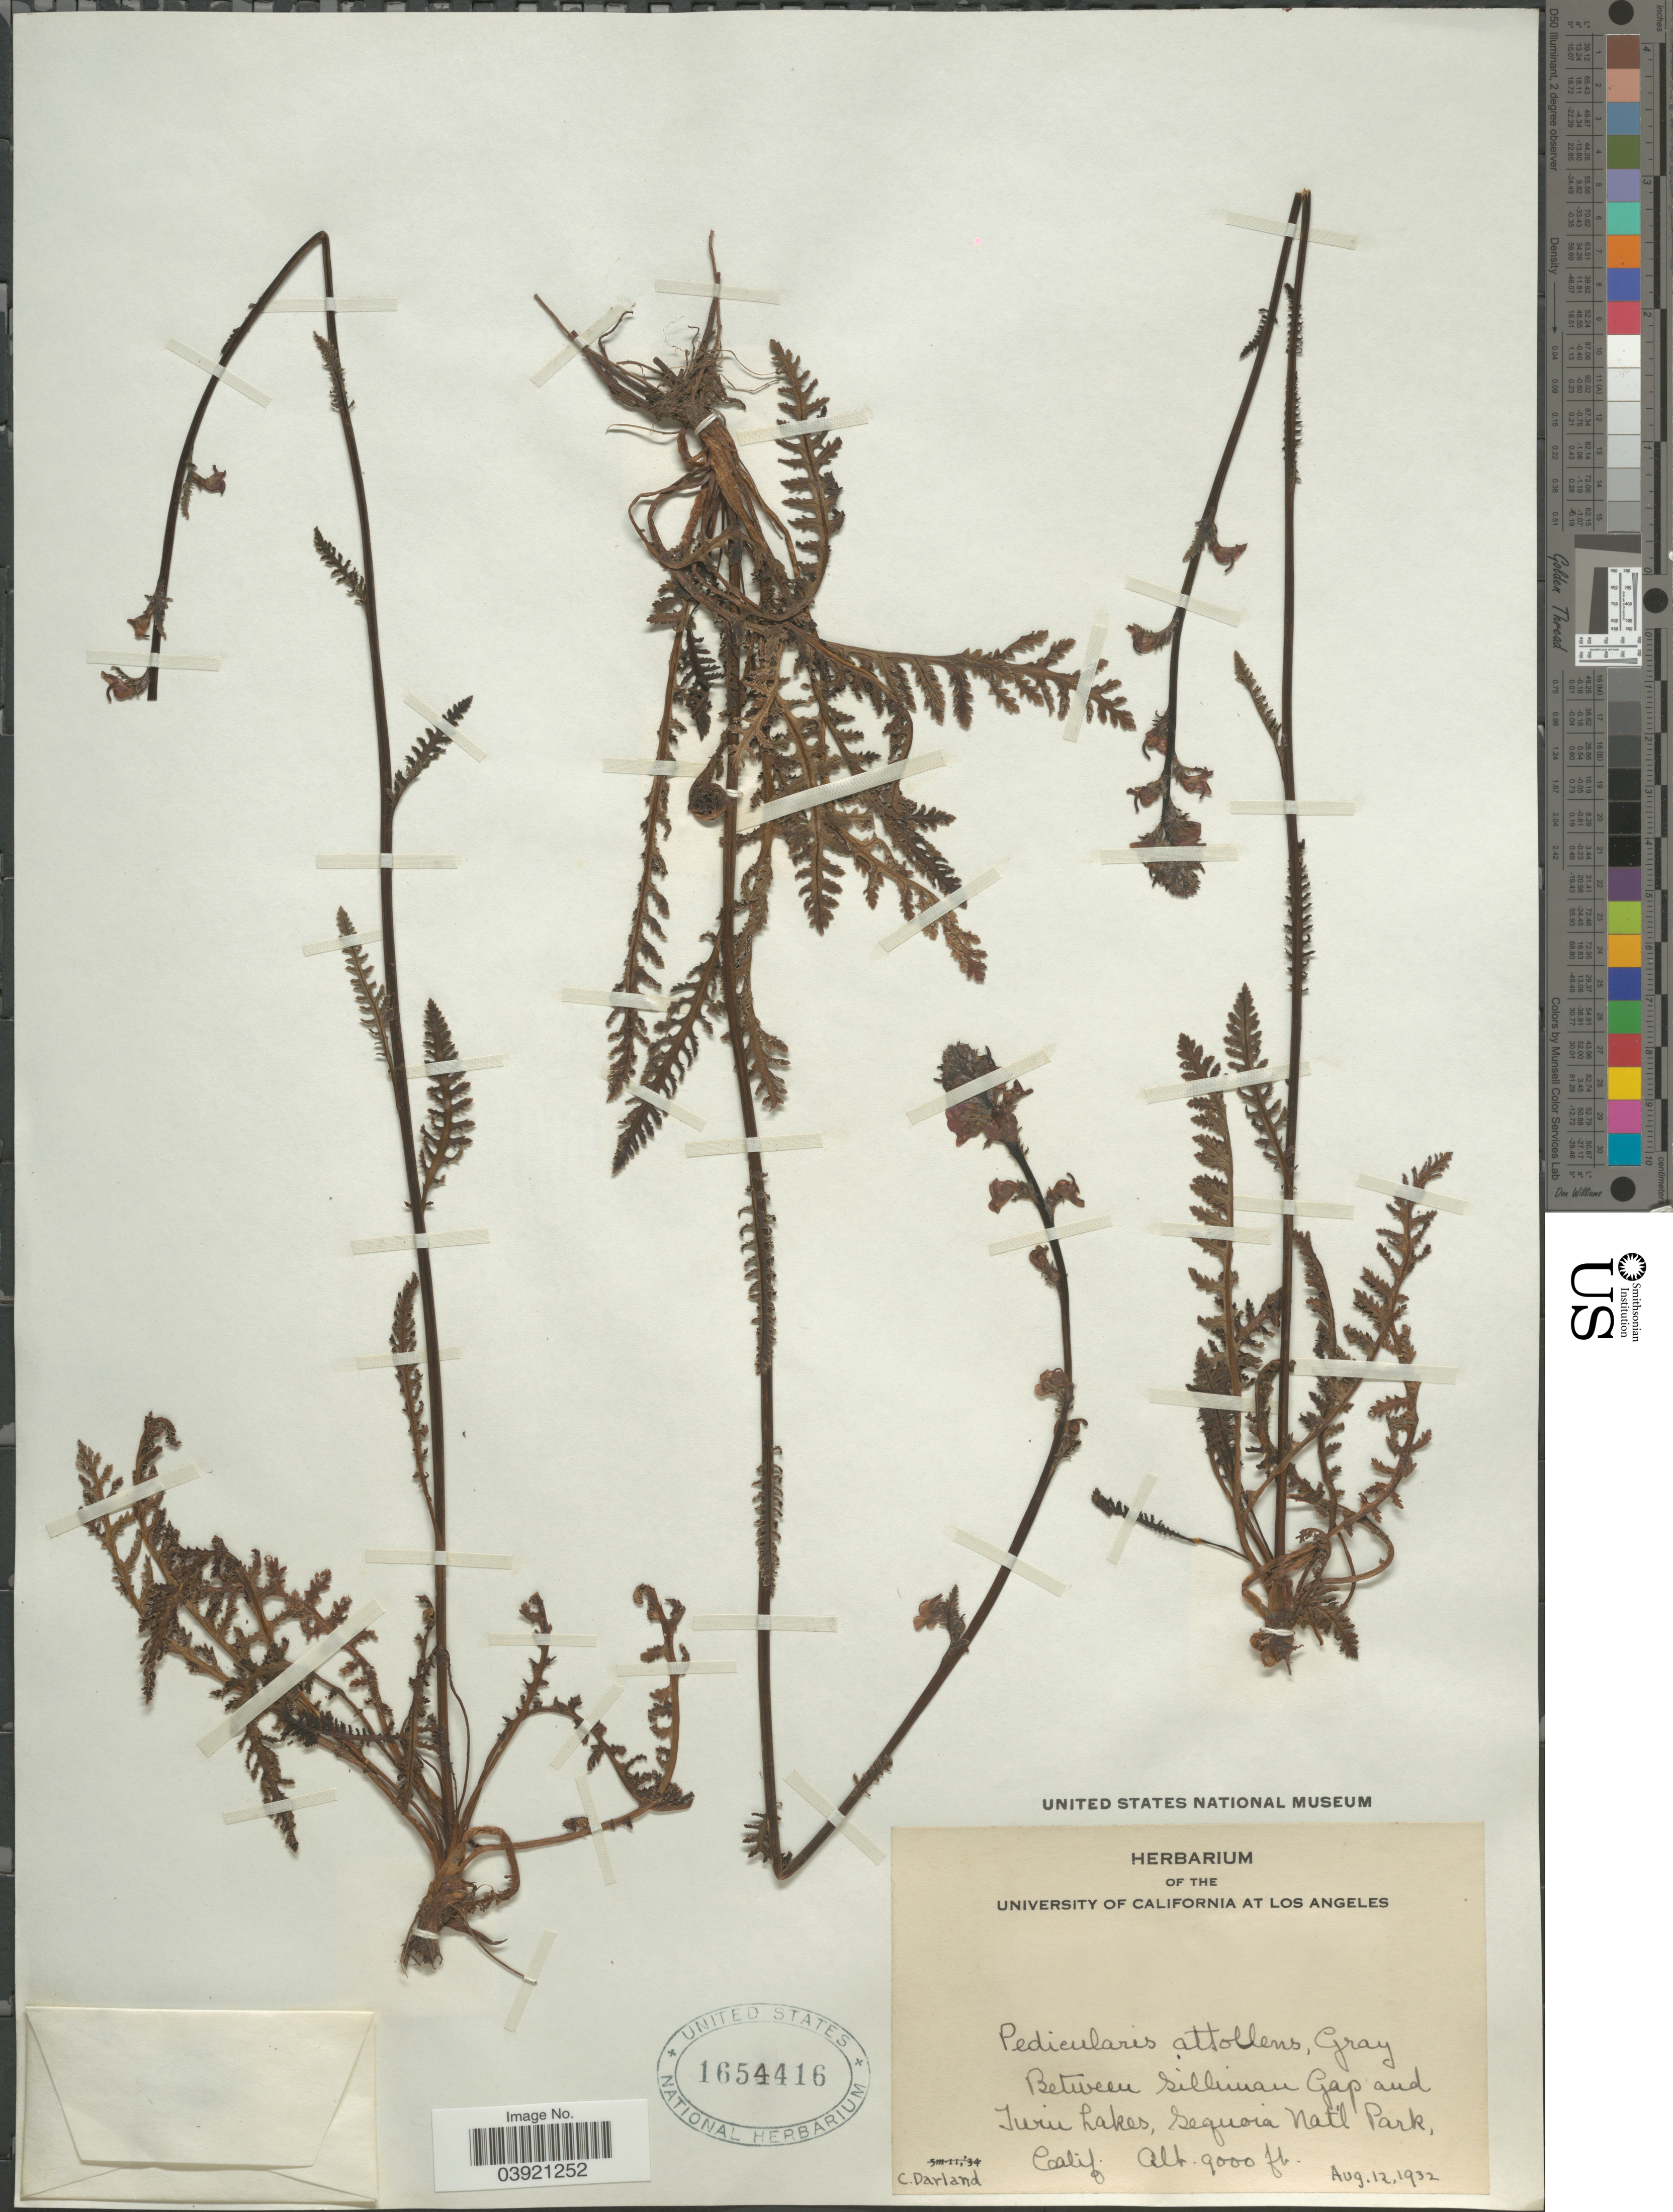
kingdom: Plantae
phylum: Tracheophyta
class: Magnoliopsida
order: Lamiales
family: Orobanchaceae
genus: Pedicularis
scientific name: Pedicularis attollens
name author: A. Gray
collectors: C. Darland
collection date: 1932-08-12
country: United States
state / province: California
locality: Between Silliman Gap and Twin Lakes, Sequoia Nat'l Park.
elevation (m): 2743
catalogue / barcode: US 1654416